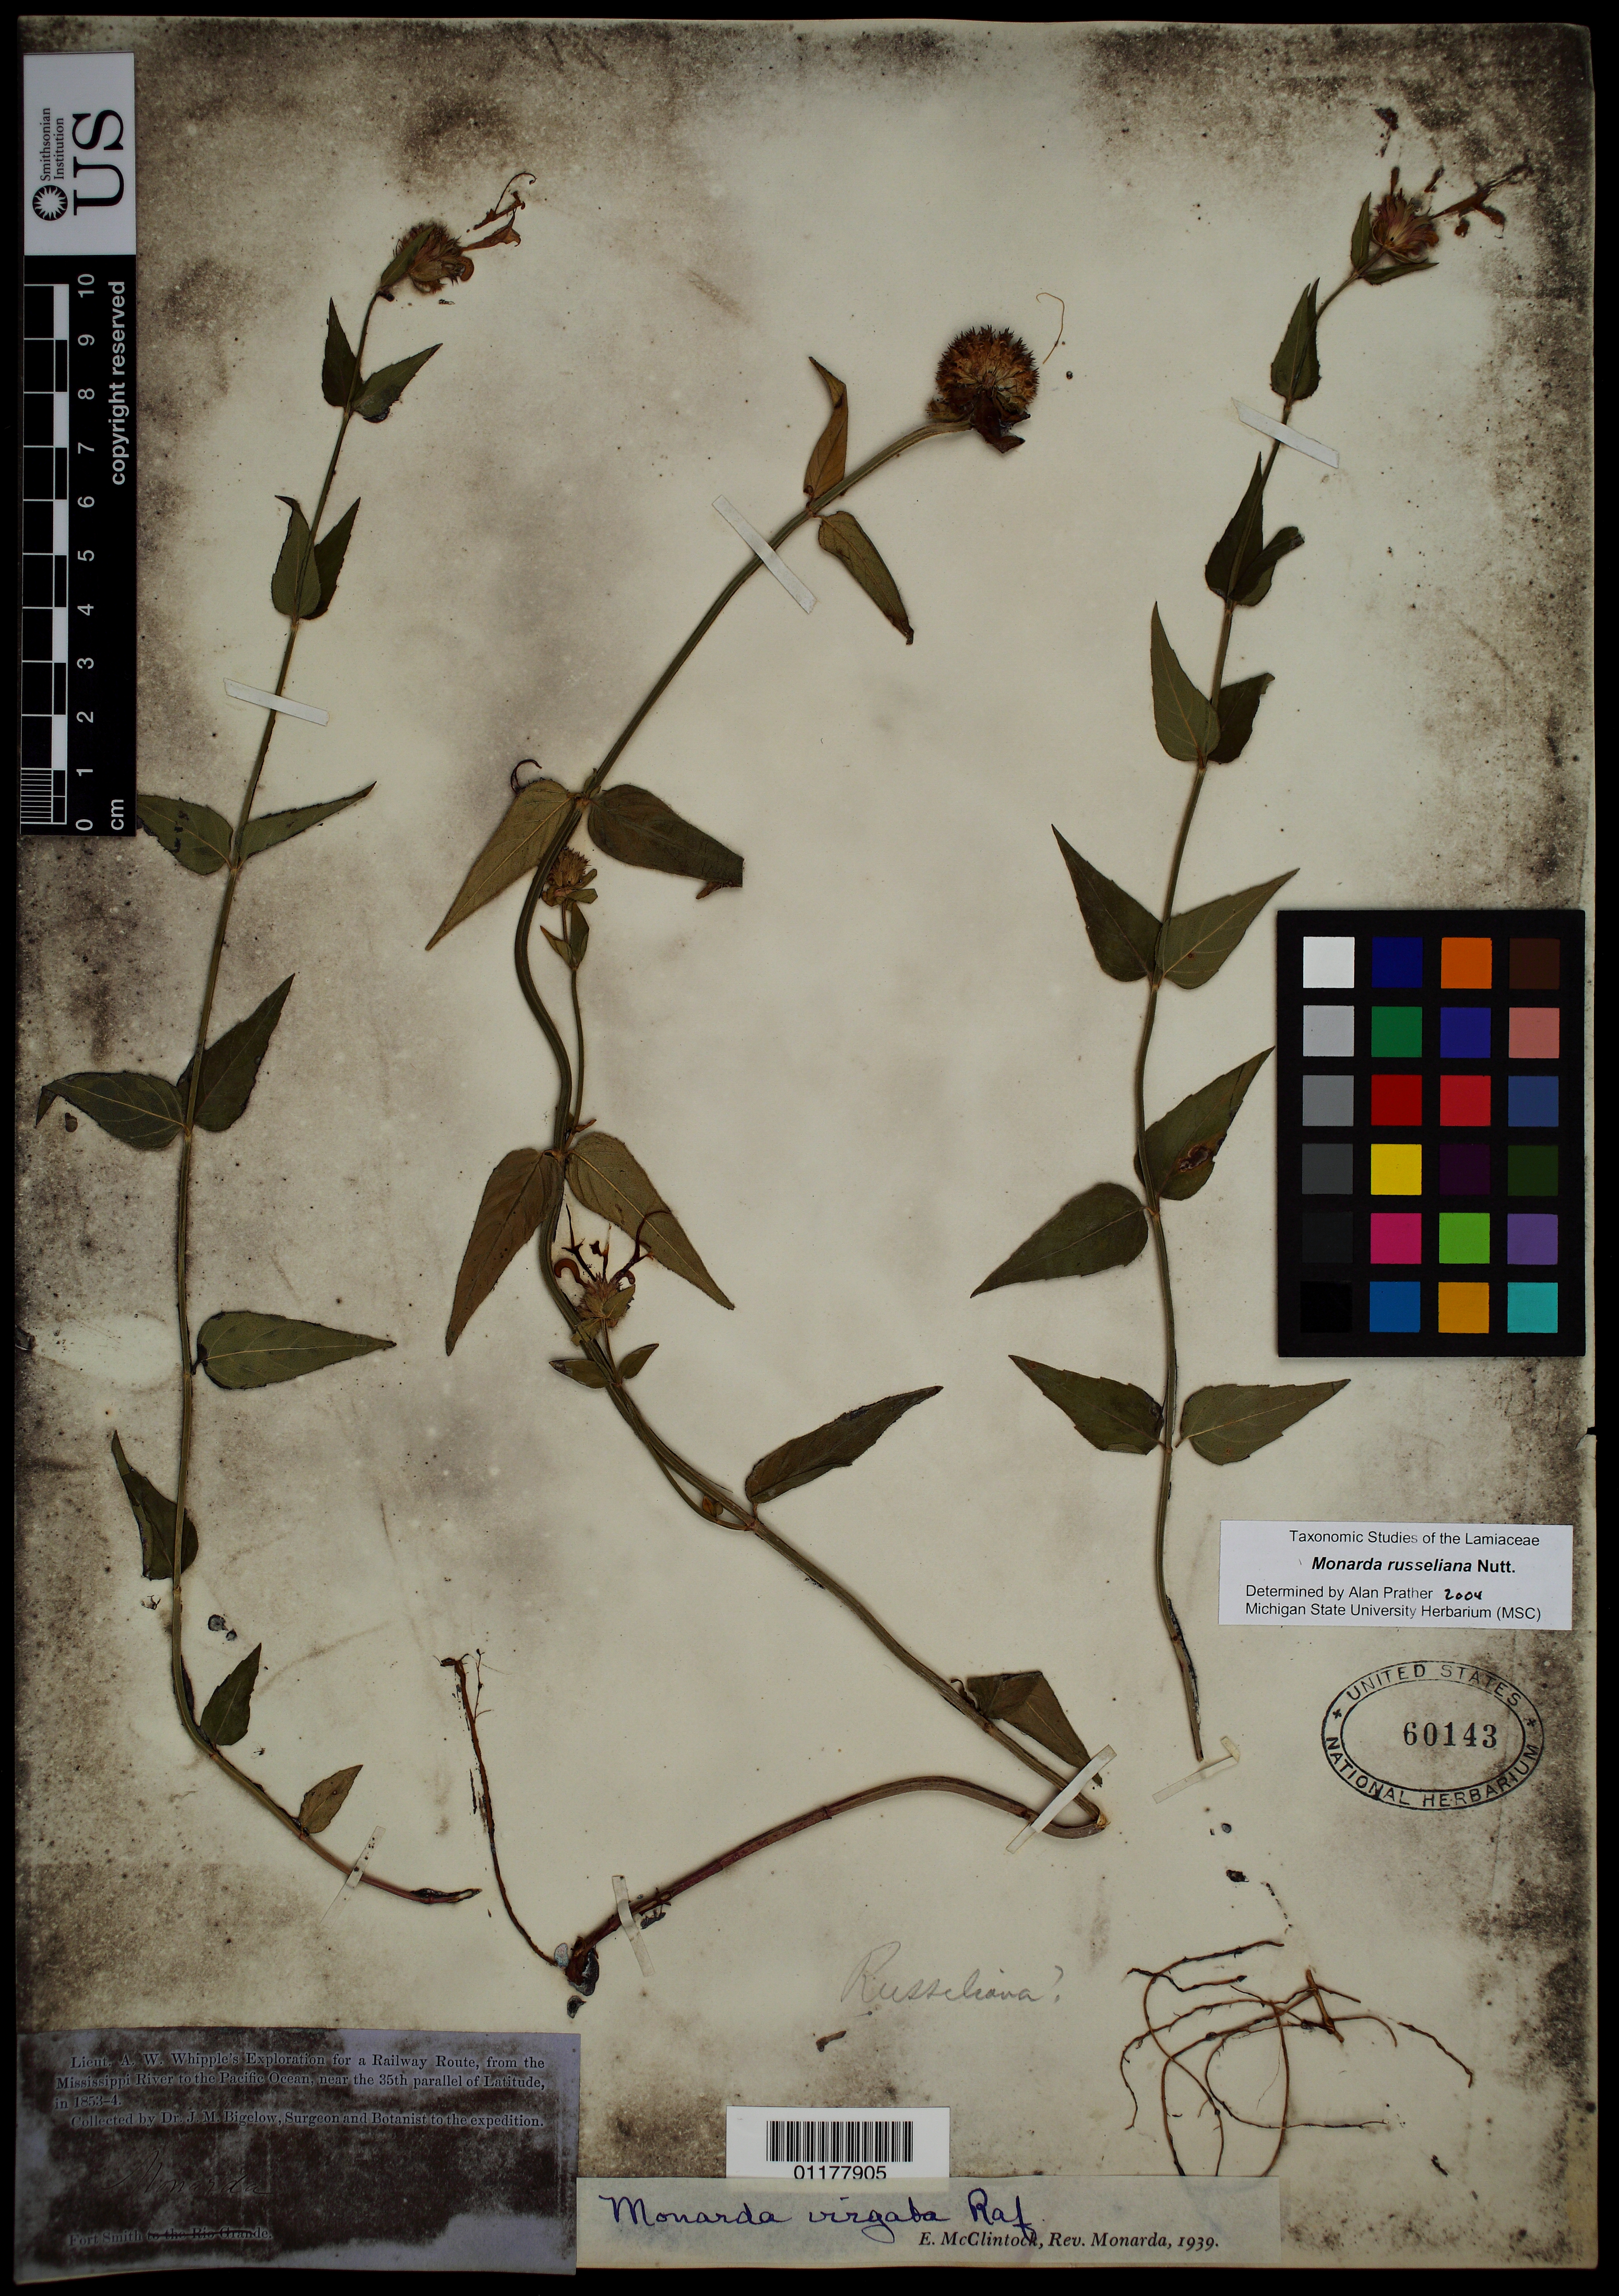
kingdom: Plantae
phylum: Tracheophyta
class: Magnoliopsida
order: Lamiales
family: Lamiaceae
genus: Monarda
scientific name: Monarda russeliana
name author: Nutt.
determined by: Prather, L. A.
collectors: J. M. Bigelow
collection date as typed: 1853 to -- --- 1854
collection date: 1853/1854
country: United States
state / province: Arkansas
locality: Fort Smith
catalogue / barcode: US 60143